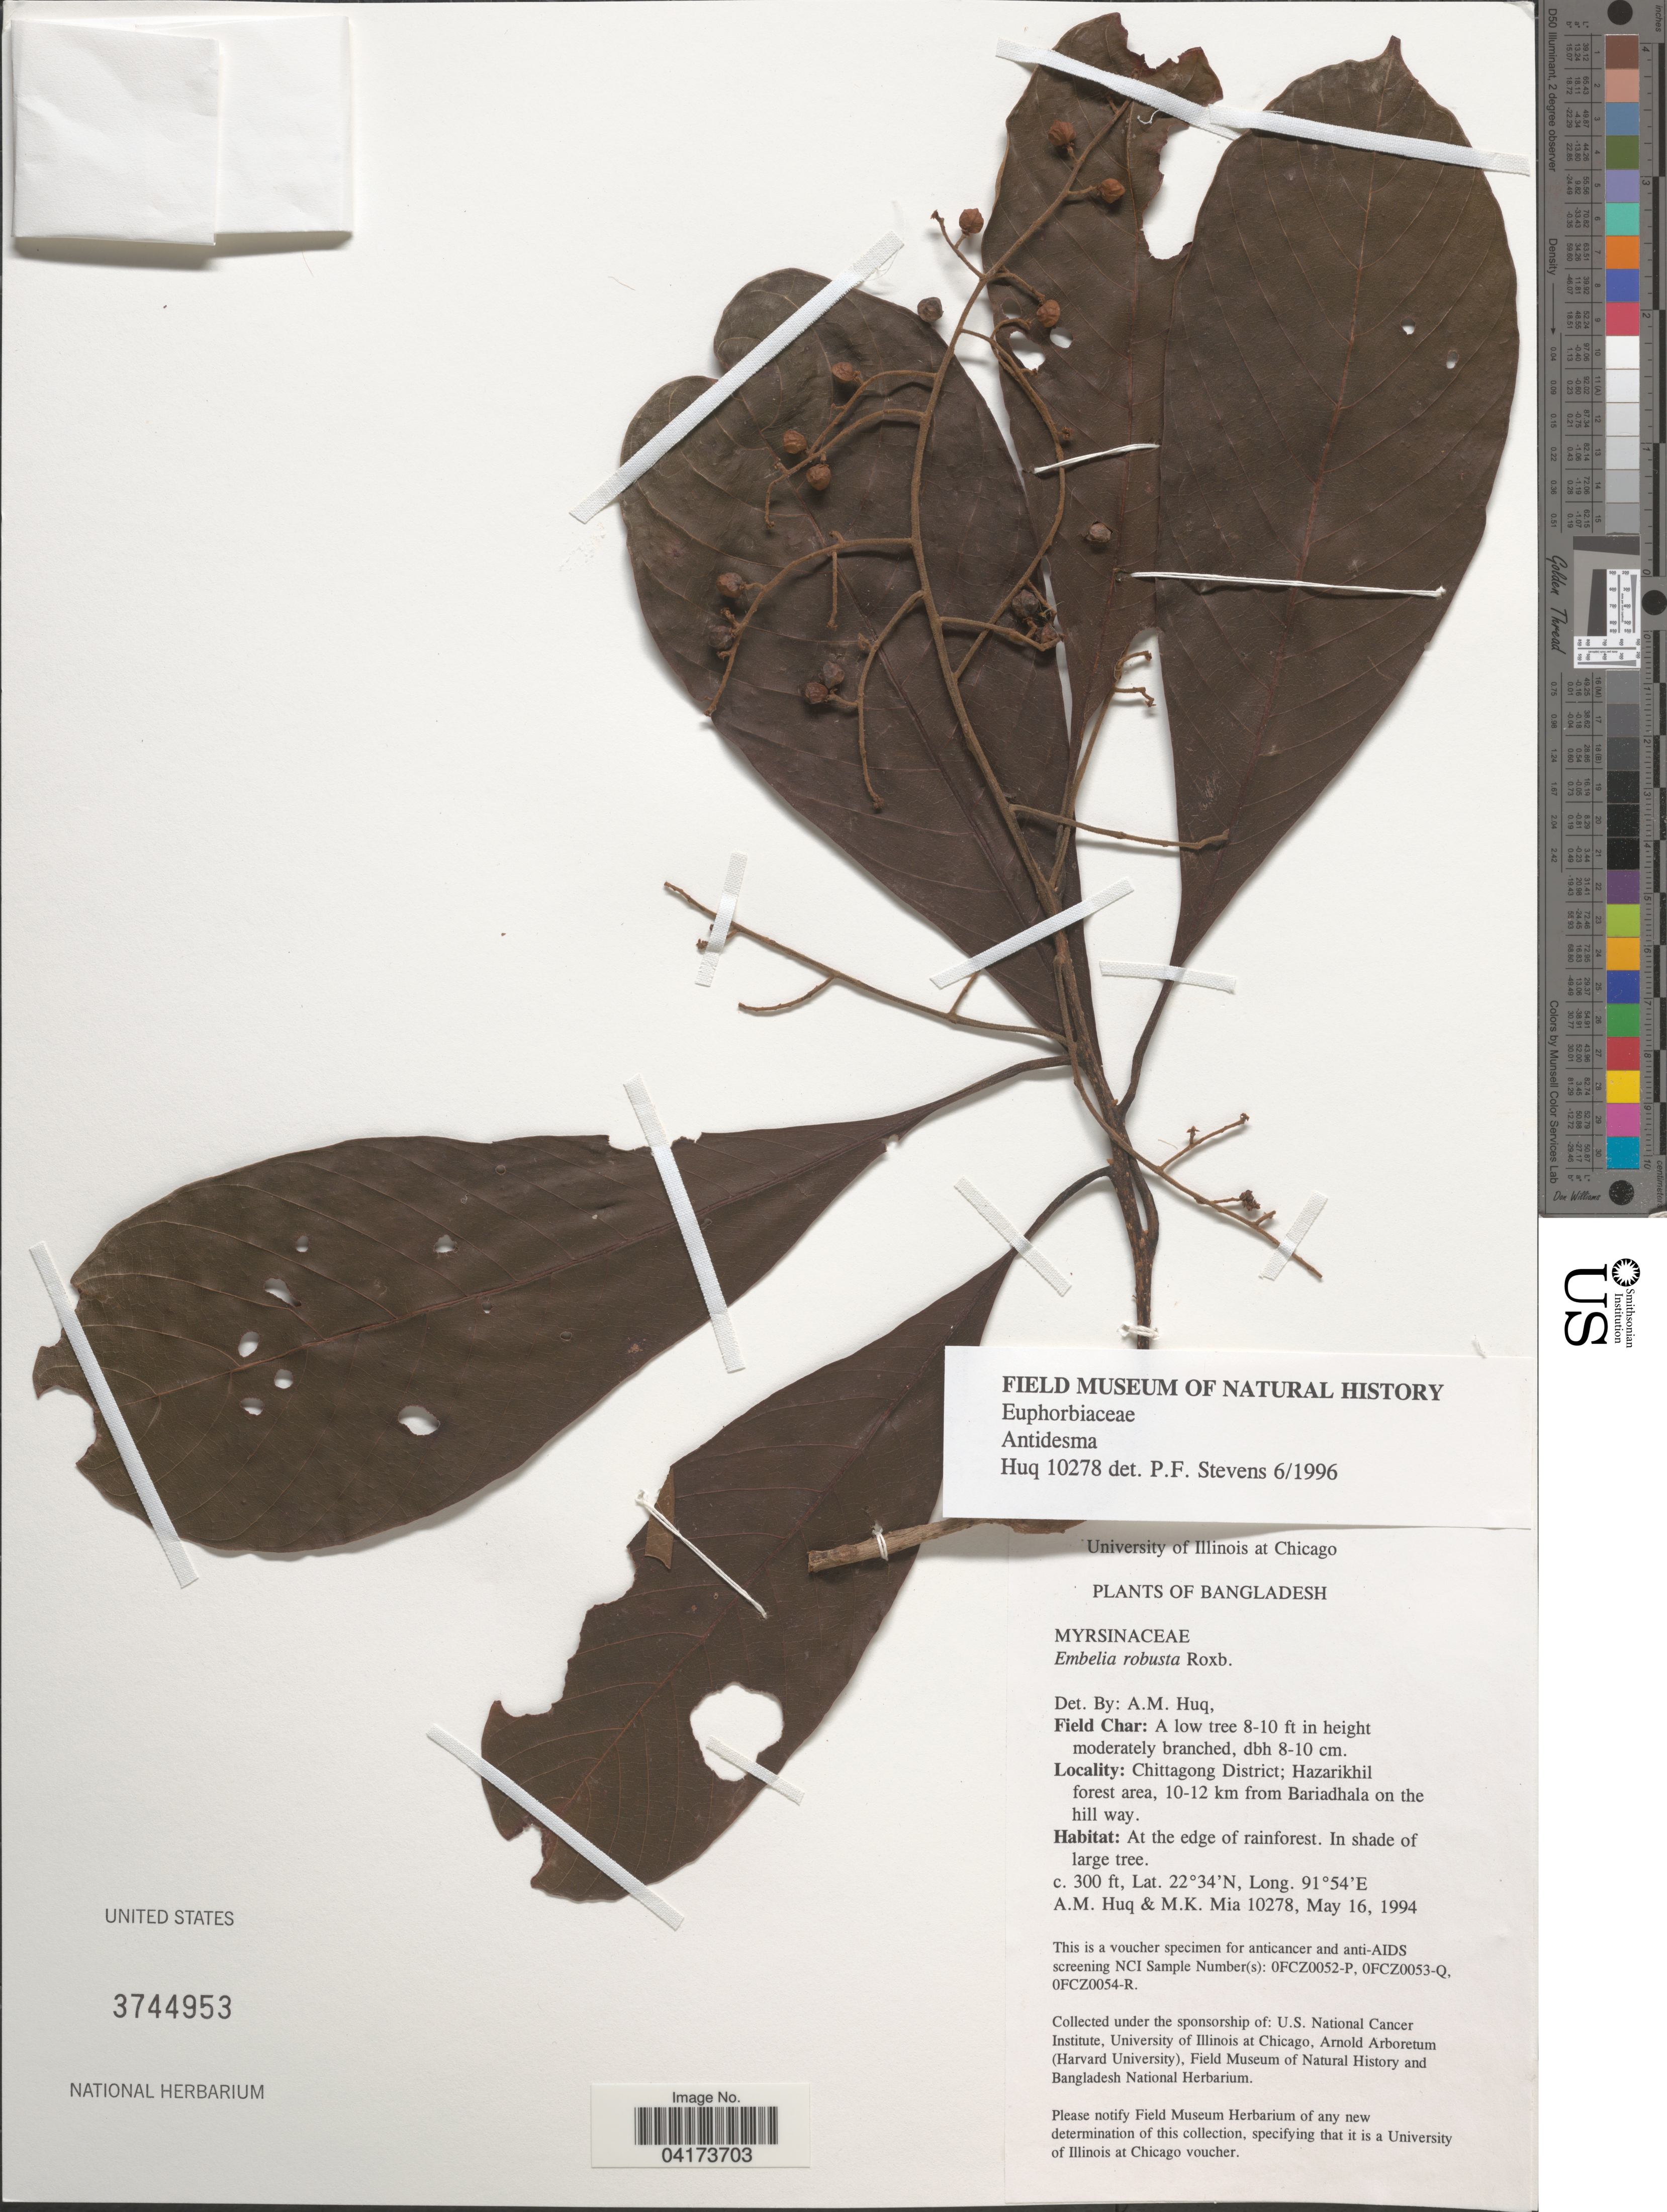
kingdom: Plantae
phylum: Tracheophyta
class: Magnoliopsida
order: Malpighiales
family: Phyllanthaceae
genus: Antidesma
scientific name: Antidesma sp.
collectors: A. M. Huq & M. Mia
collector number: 10278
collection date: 1994-05-16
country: Bangladesh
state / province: Chittagong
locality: Chittagon District; Hazarikhil forest area, 10-12 km from Bariadhala on the hill way.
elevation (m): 91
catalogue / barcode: US 3744953